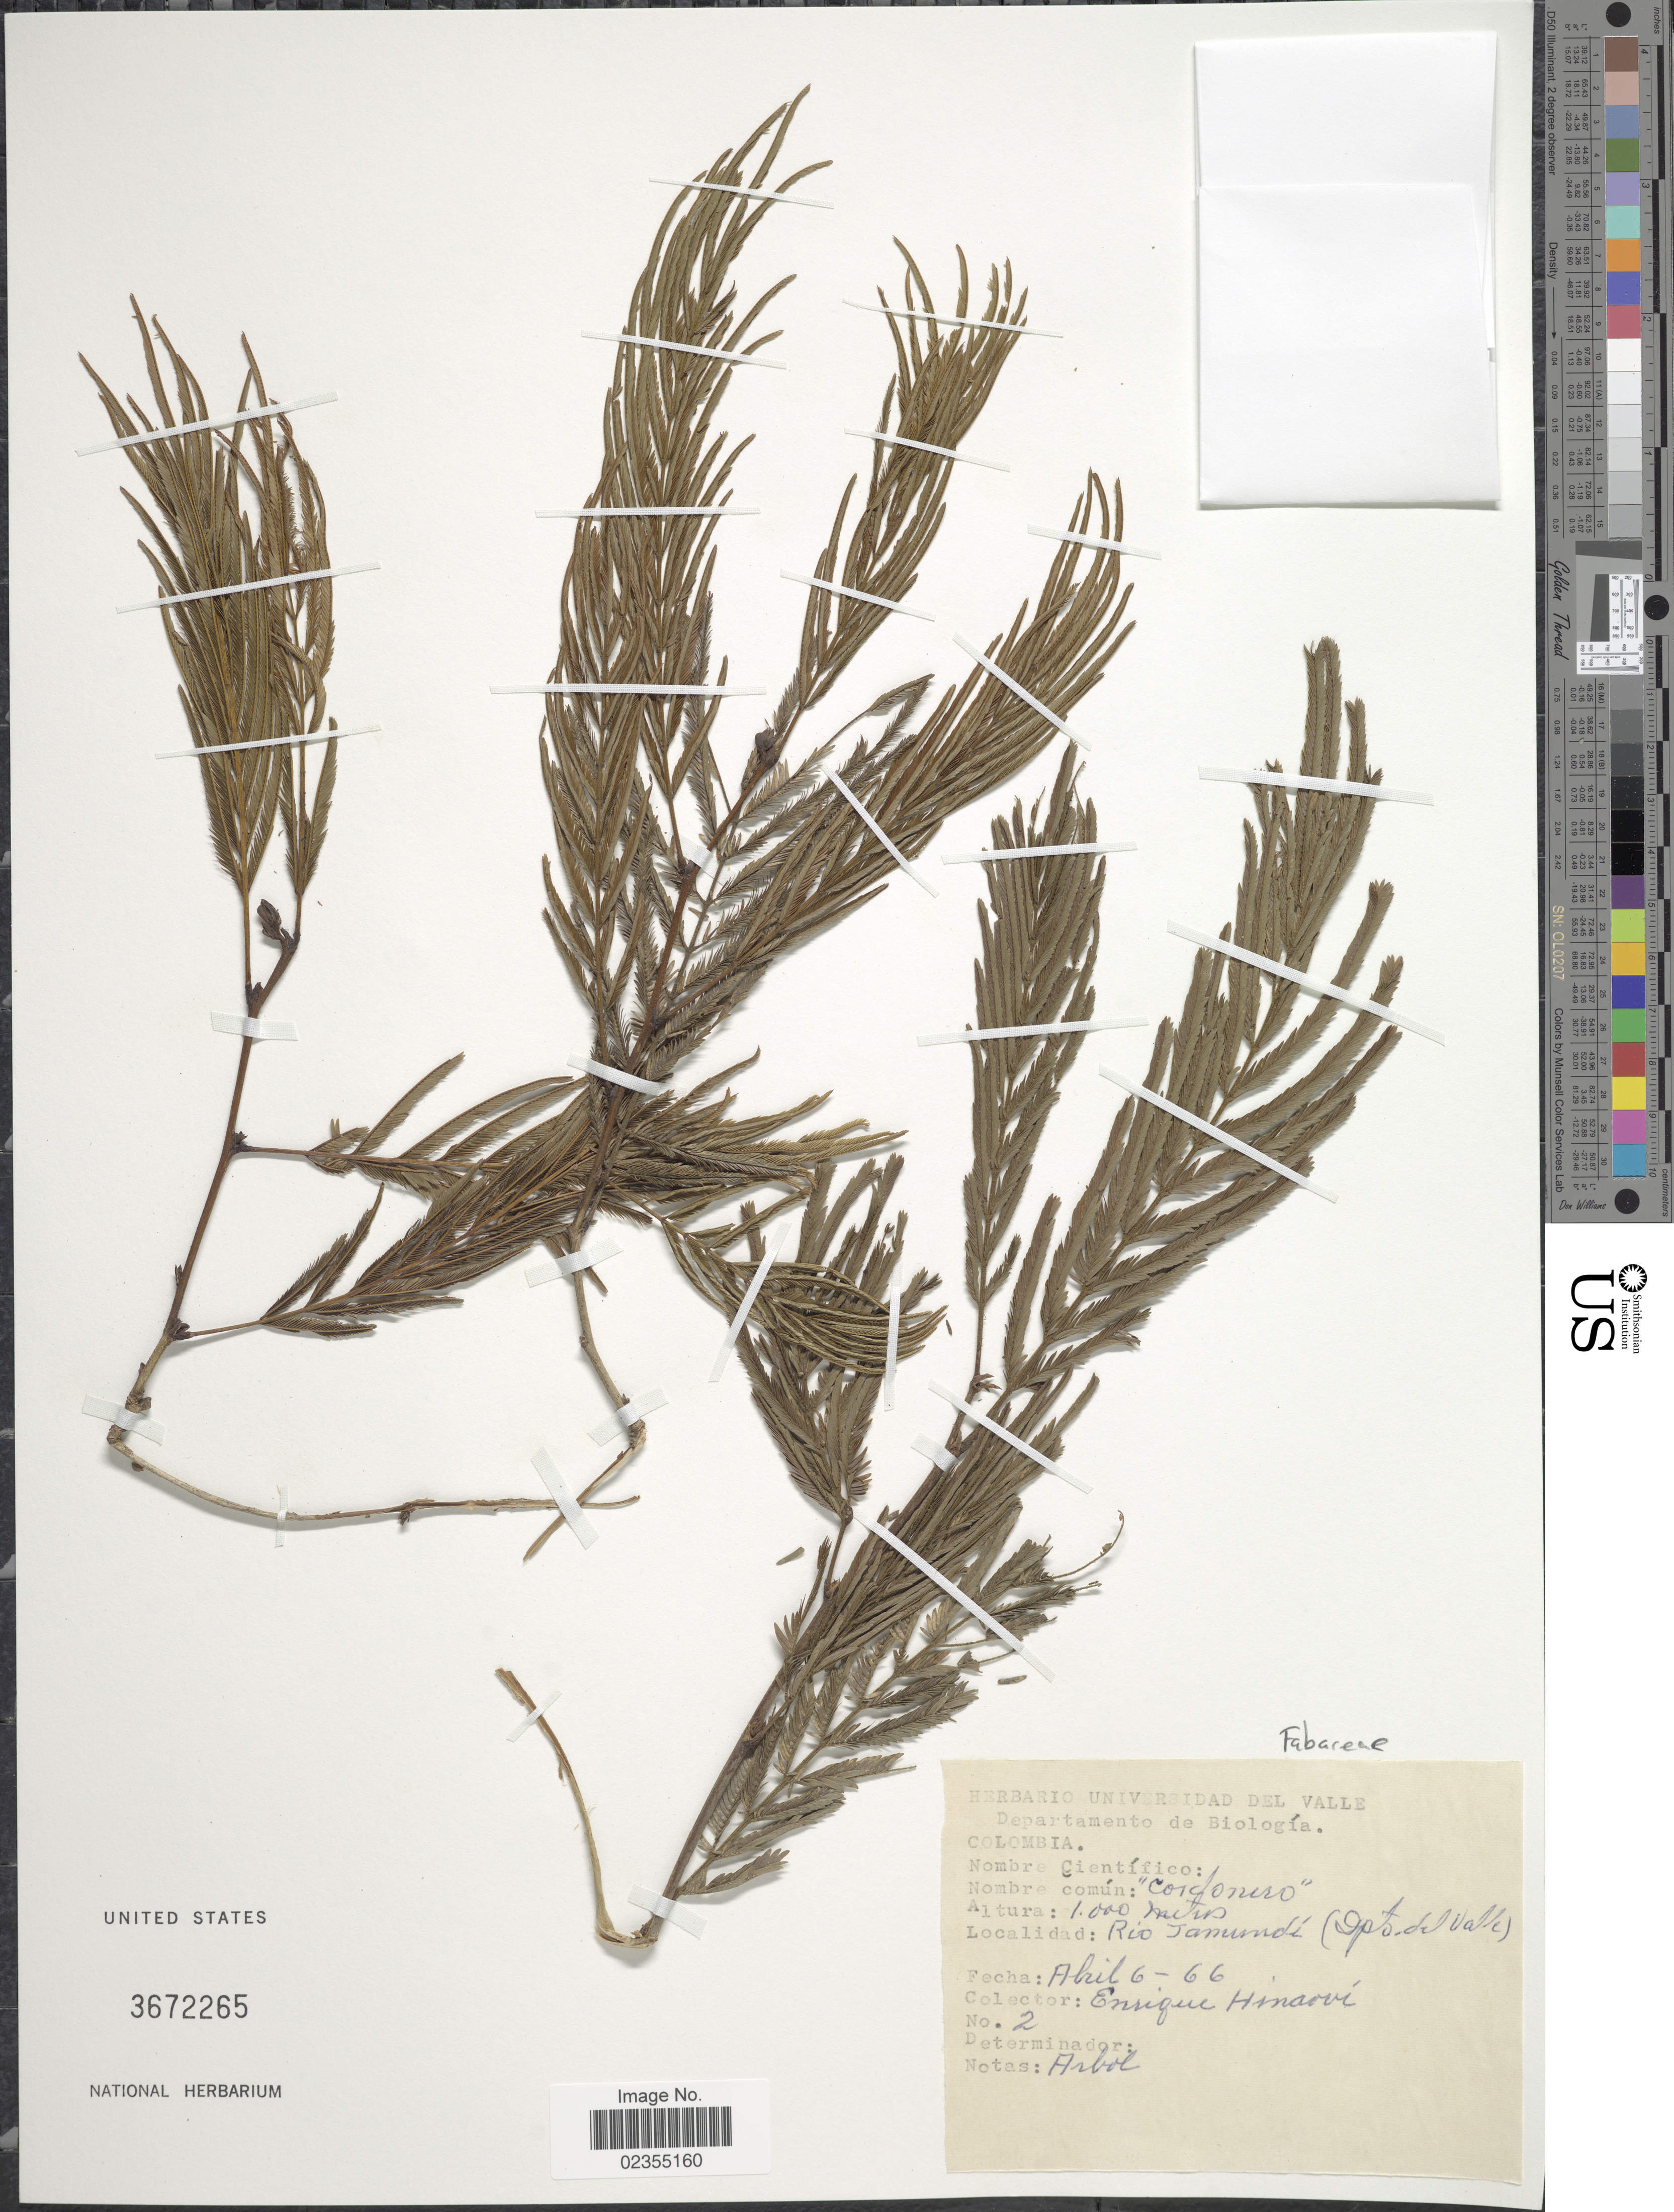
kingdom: Plantae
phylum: Tracheophyta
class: Magnoliopsida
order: Fabales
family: Fabaceae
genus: Calliandra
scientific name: Calliandra sp.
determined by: Trujillo, A. M.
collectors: E. Hinaovi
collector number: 2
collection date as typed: Transcribed d/m/y: 6/4/66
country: Colombia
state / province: Valle del Cauca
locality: Rio Jamundi (Dpto. del Valle)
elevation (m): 1000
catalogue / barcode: US 3672265